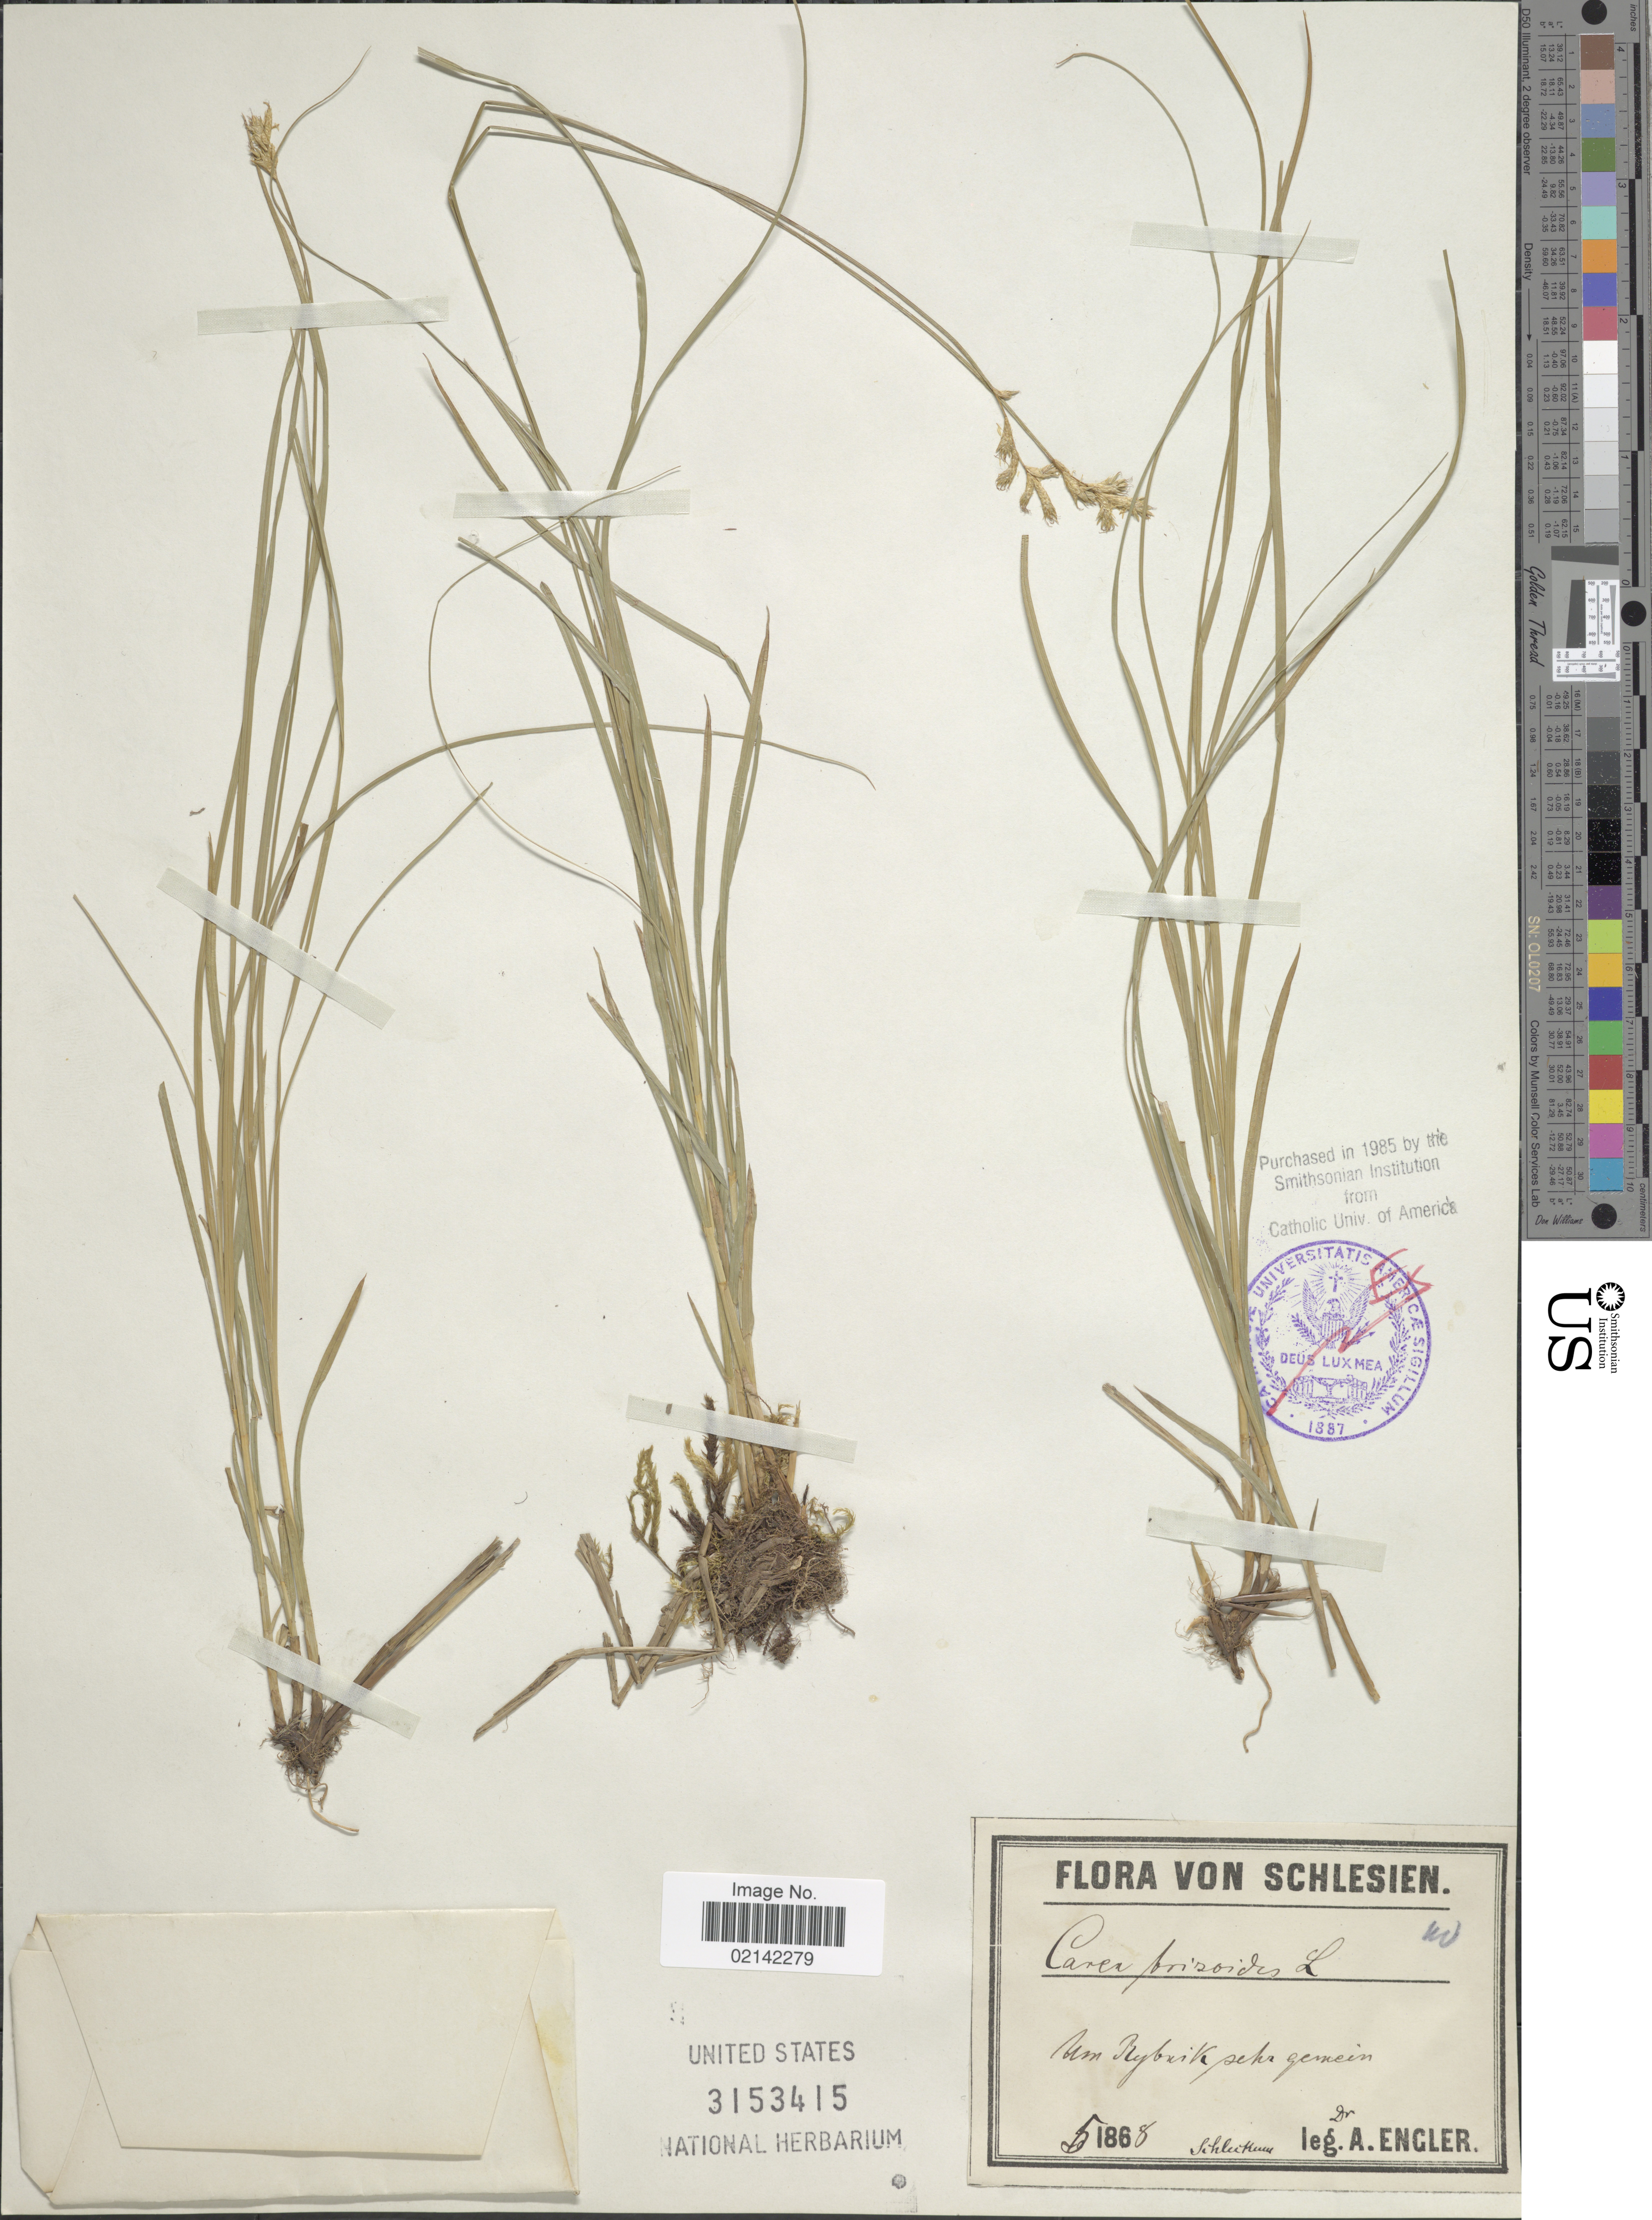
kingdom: Plantae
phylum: Tracheophyta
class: Liliopsida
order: Poales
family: Cyperaceae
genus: Carex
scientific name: Carex brizoides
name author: L.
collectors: A. Engler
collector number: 110*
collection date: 1868-05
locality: Schlesien. Um Rybrive sehr gemein [interpreted]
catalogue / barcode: US 3153415